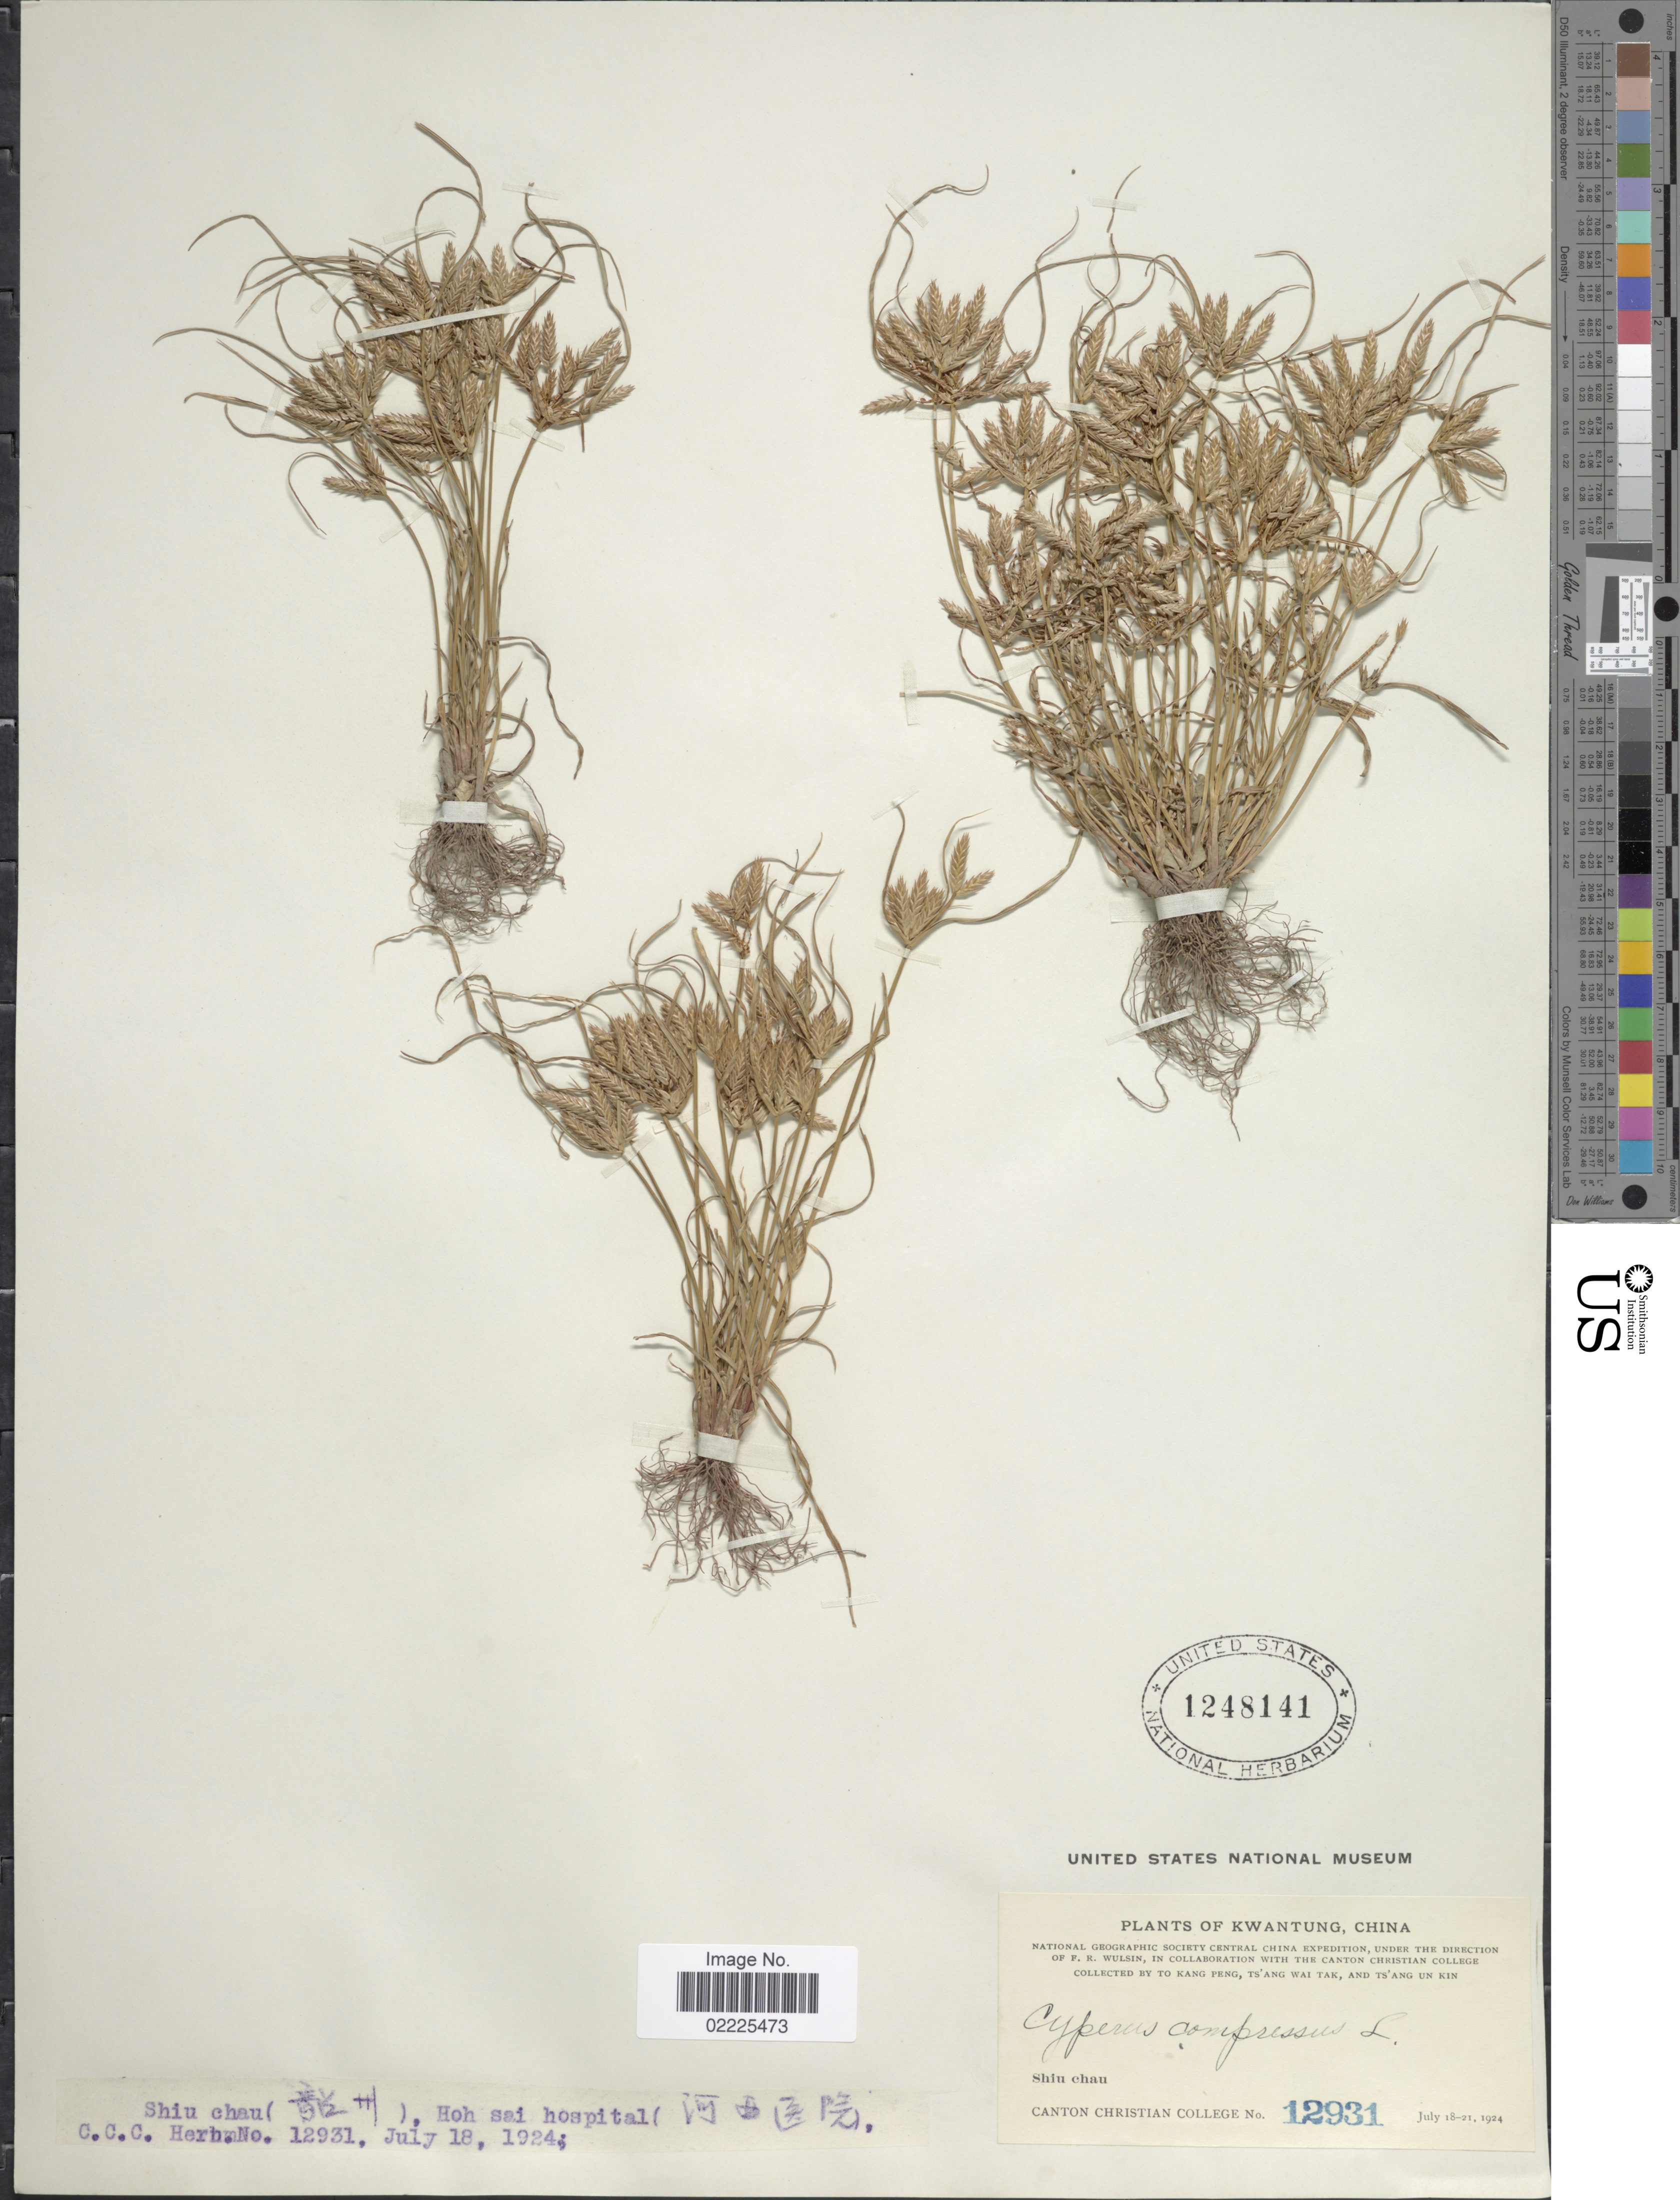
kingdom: Plantae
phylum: Tracheophyta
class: Liliopsida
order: Poales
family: Cyperaceae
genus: Cyperus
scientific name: Cyperus compressus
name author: L.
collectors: Canton Christian College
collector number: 12931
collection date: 1924-07-18/1924-07-21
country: China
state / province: Guangdong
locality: Kwatung,Shiu chau ([Foreign script]), Hoh sai hospital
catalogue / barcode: US 1248141